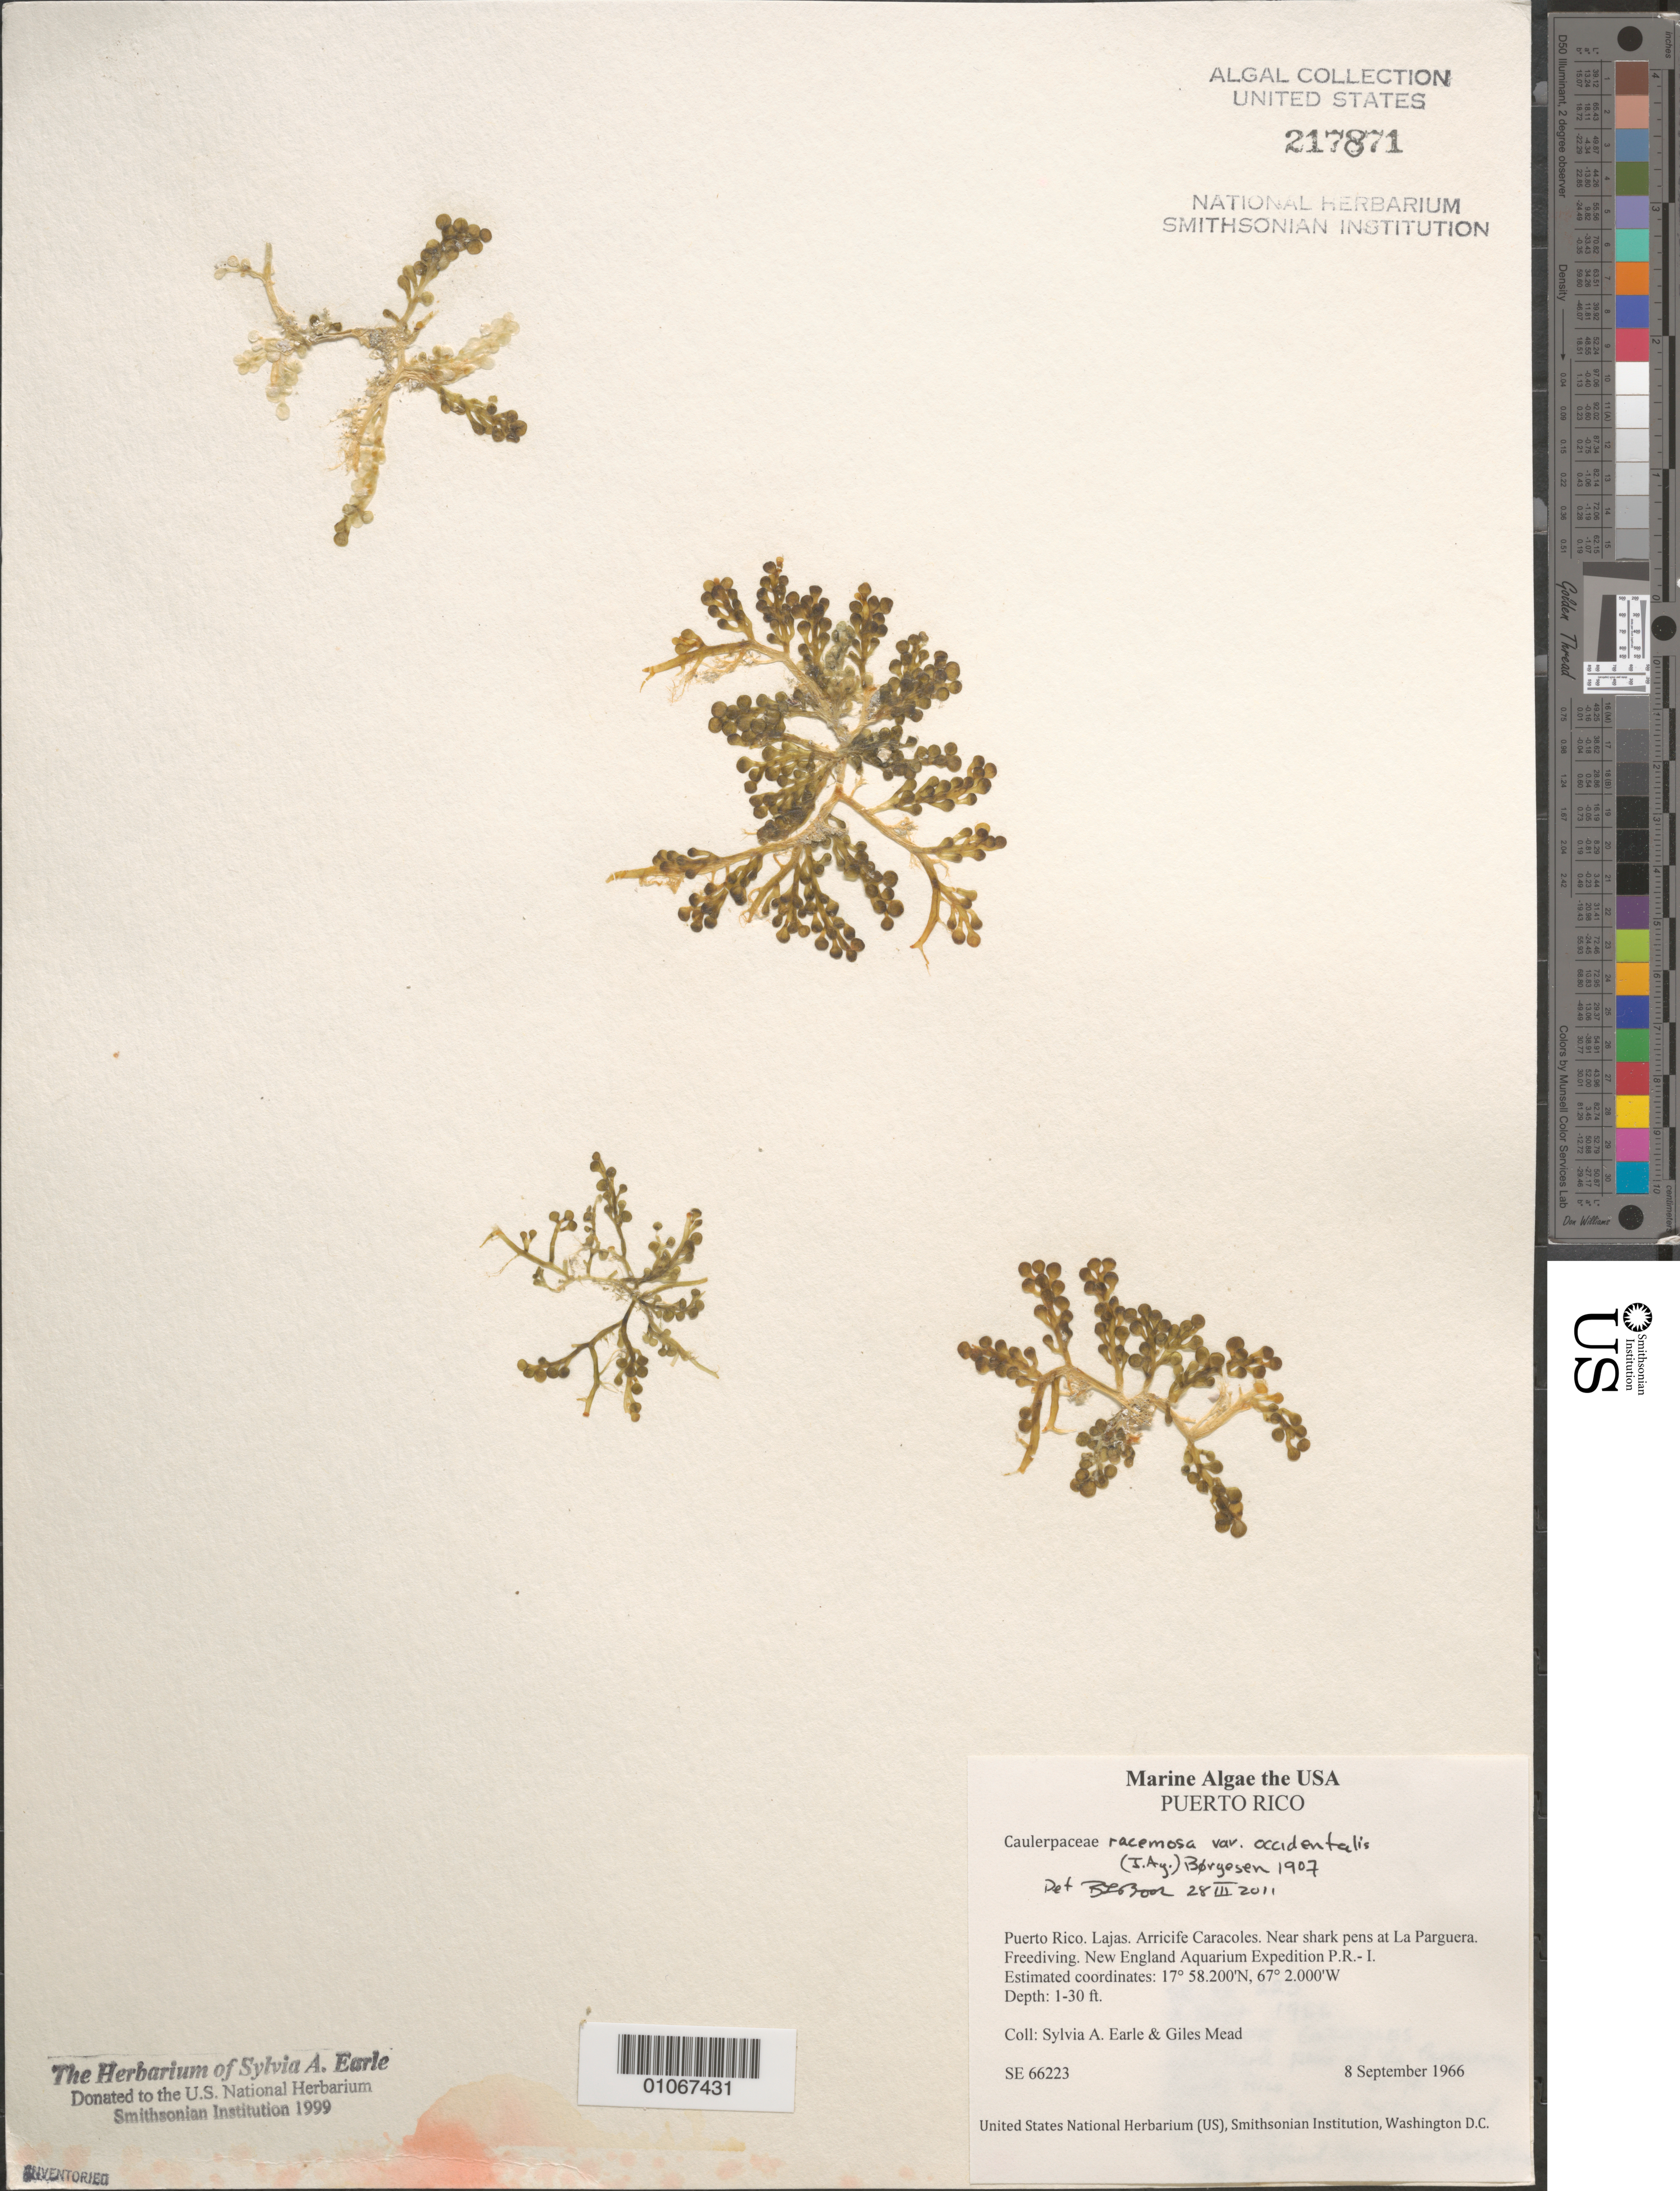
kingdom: Plantae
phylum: Chlorophyta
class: Ulvophyceae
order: Bryopsidales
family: Caulerpaceae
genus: Caulerpa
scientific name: Caulerpa racemosa var. occidentalis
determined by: Brooks, B. L., (BOT), Smithsonian Institution - National Museum of Natural History (UNITED STATES)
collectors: S. A. Earle & G. W. Mead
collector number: SE 66223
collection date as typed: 08 Sep 1966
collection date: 1966-09-08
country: Puerto Rico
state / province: Lajas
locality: Arrecife Caracoles, near La Parguera Shark Pens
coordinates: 17 58.200'N, 67 2.000'W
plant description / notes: New England Aquarium Expedition to Puerto Rico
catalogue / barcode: US 217871